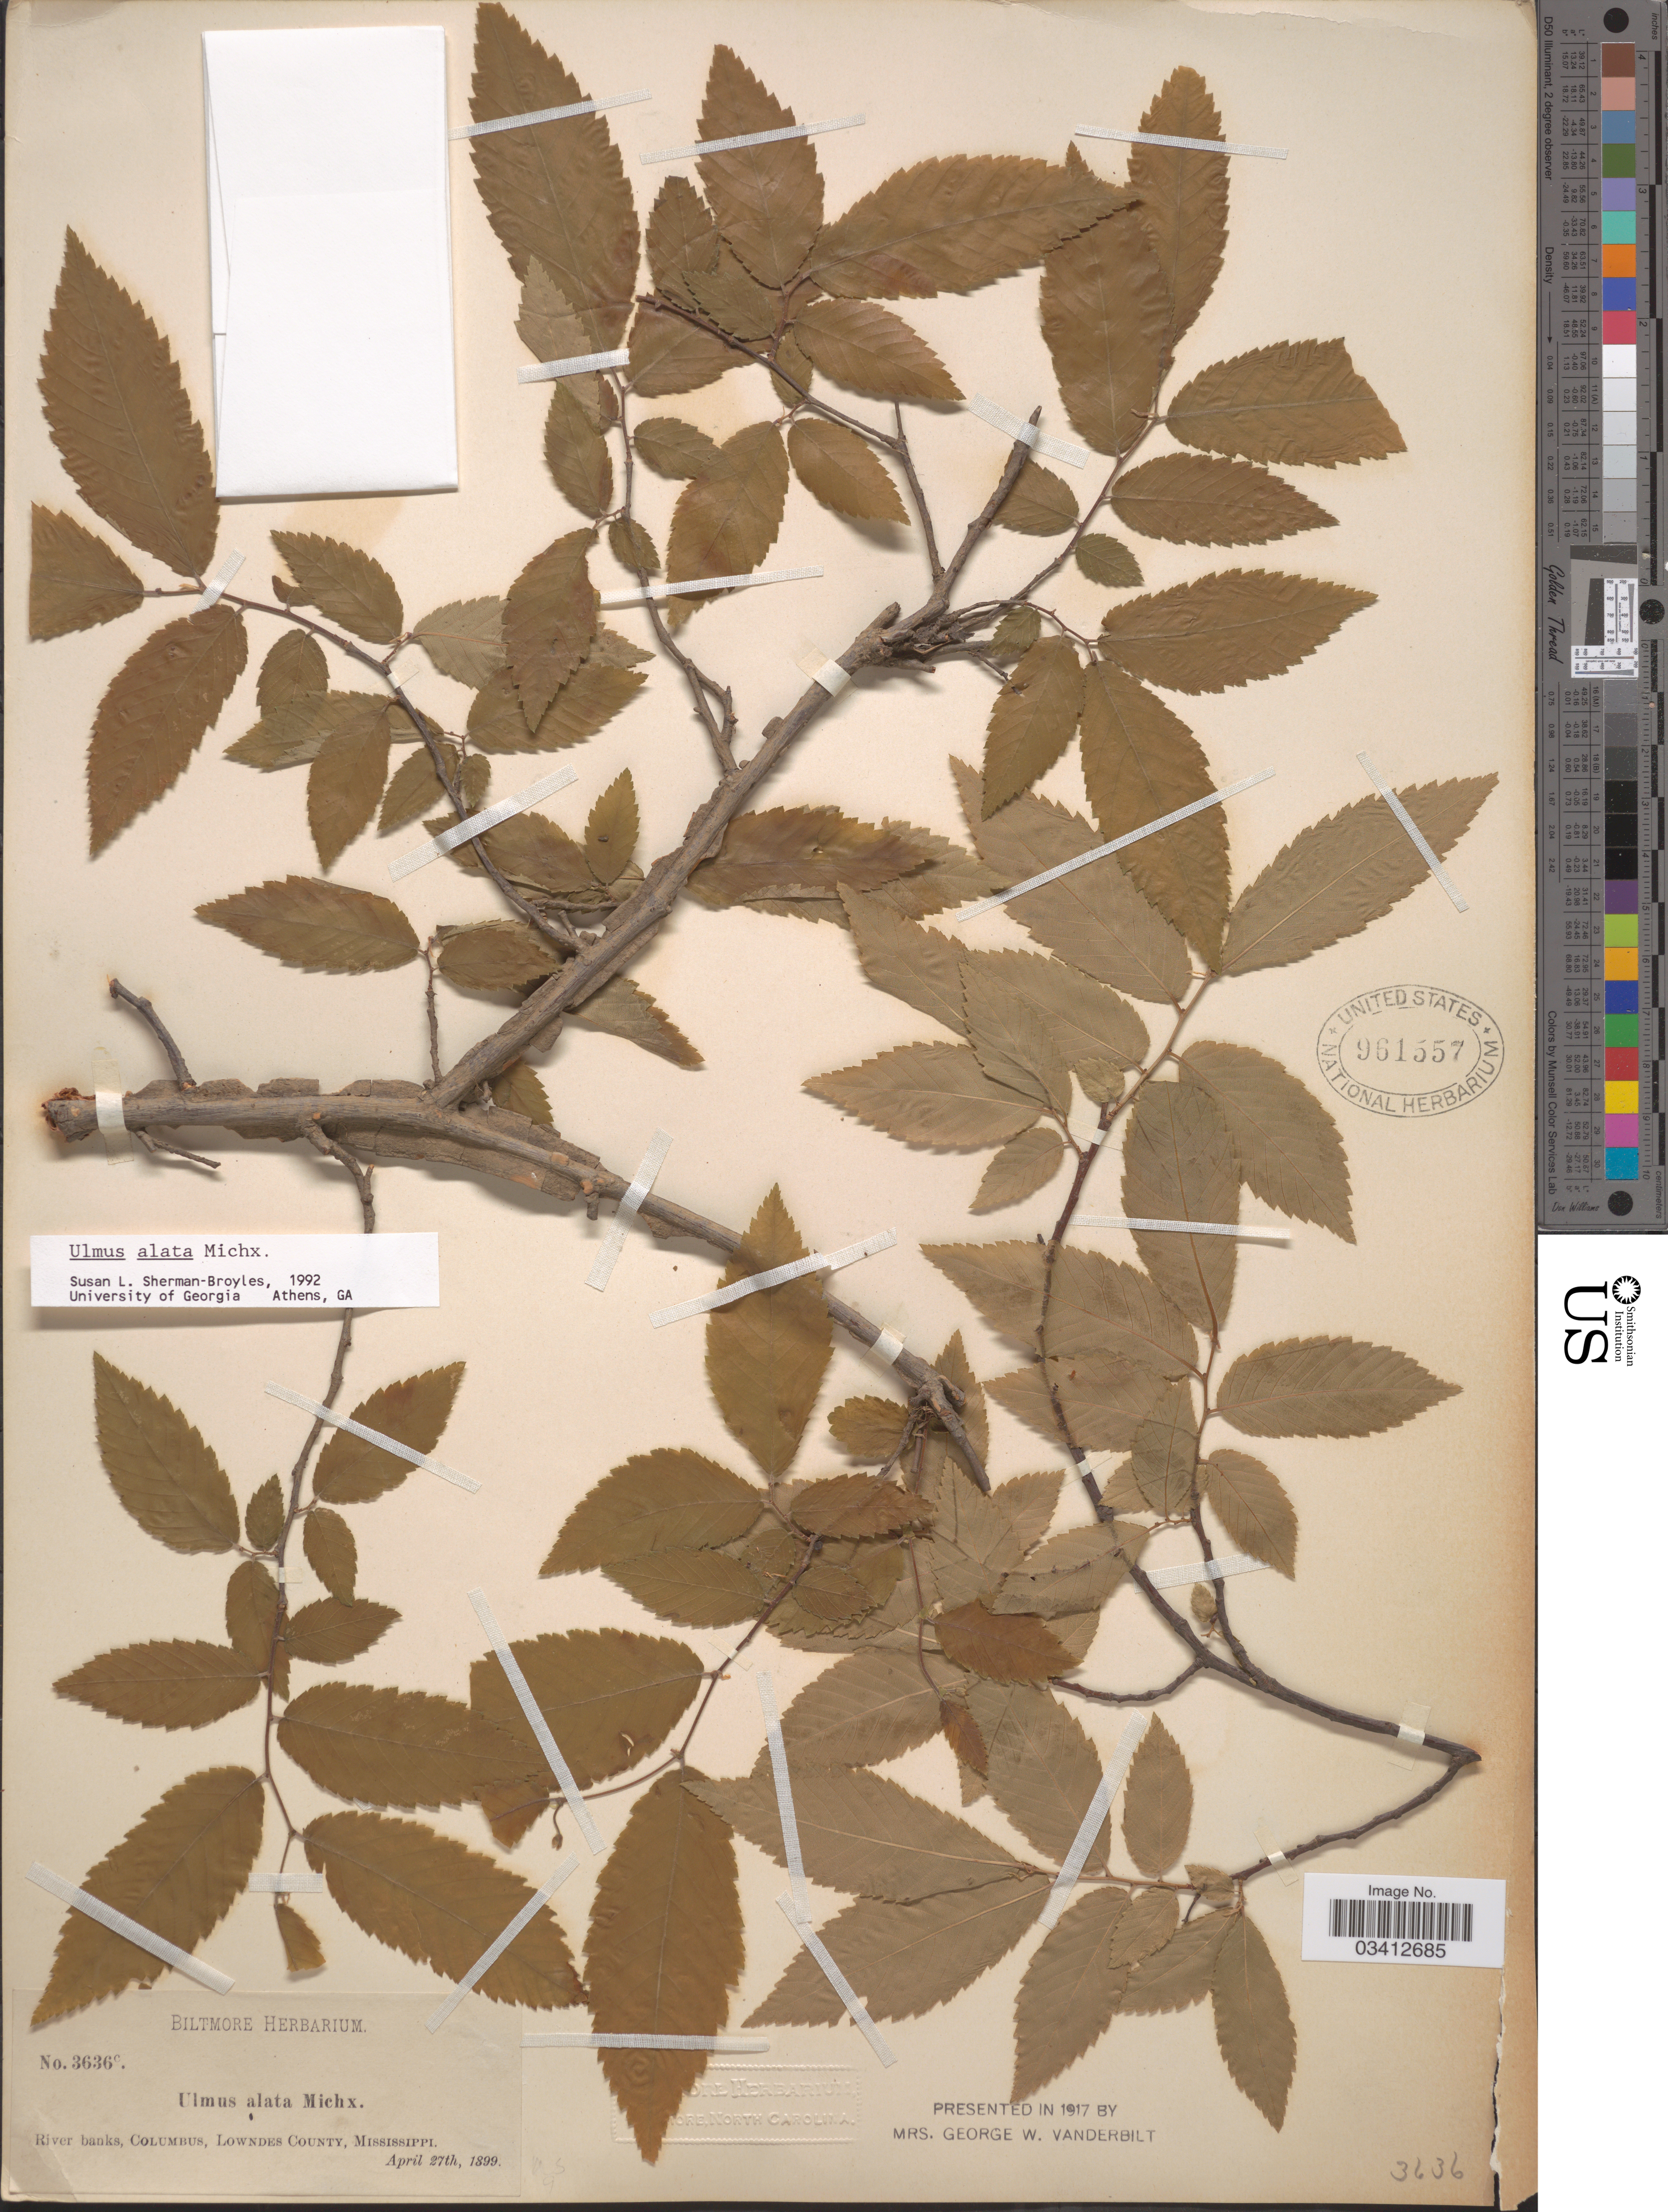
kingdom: Plantae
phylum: Tracheophyta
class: Magnoliopsida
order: Rosales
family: Ulmaceae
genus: Ulmus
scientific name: Ulmus alata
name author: Michx.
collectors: ex herb. Biltmore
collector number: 3636c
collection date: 1899-04-27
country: United States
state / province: Mississippi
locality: River banks, Columbus, Lowndes County.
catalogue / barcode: US 961557